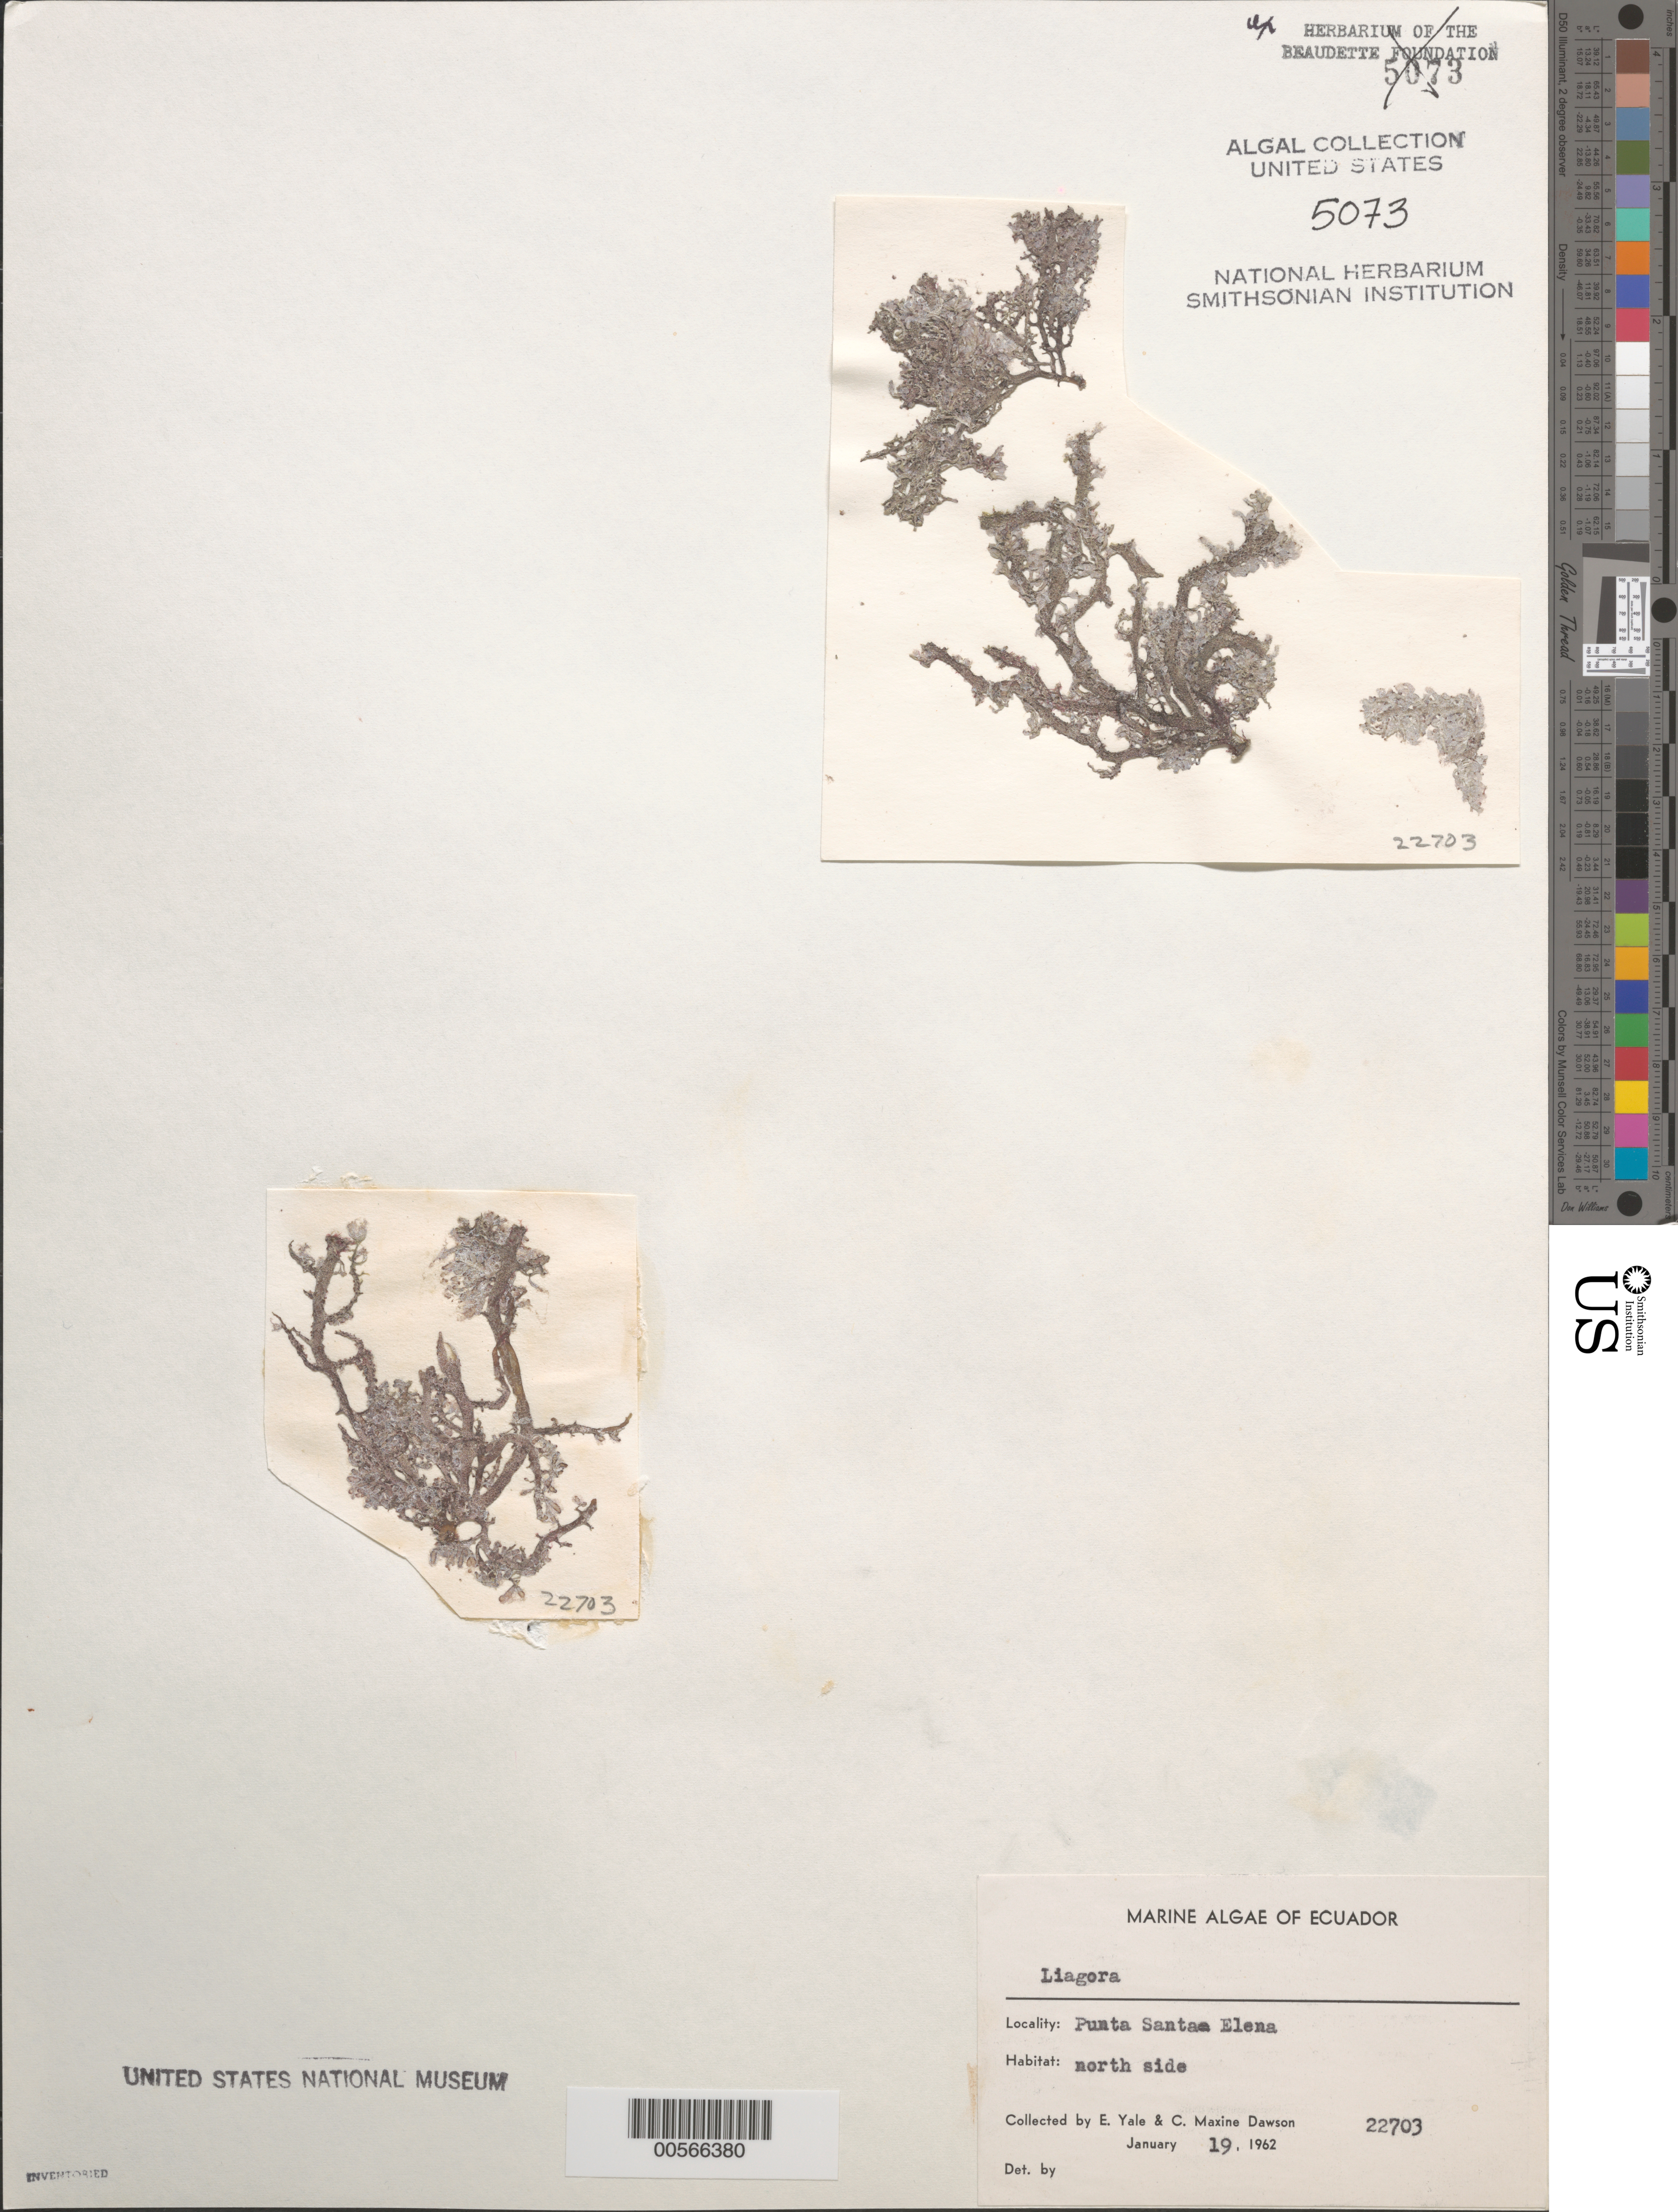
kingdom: Plantae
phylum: Rhodophyta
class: Florideophyceae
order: Nemaliales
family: Liagoraceae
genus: Liagora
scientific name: Liagora sp.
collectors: E. Y. Dawson & C. M. Dawson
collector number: EYD 22703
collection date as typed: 19 Jan 1962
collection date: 1962-01-19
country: Ecuador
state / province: Guayas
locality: Punta Santa Elena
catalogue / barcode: US 5073